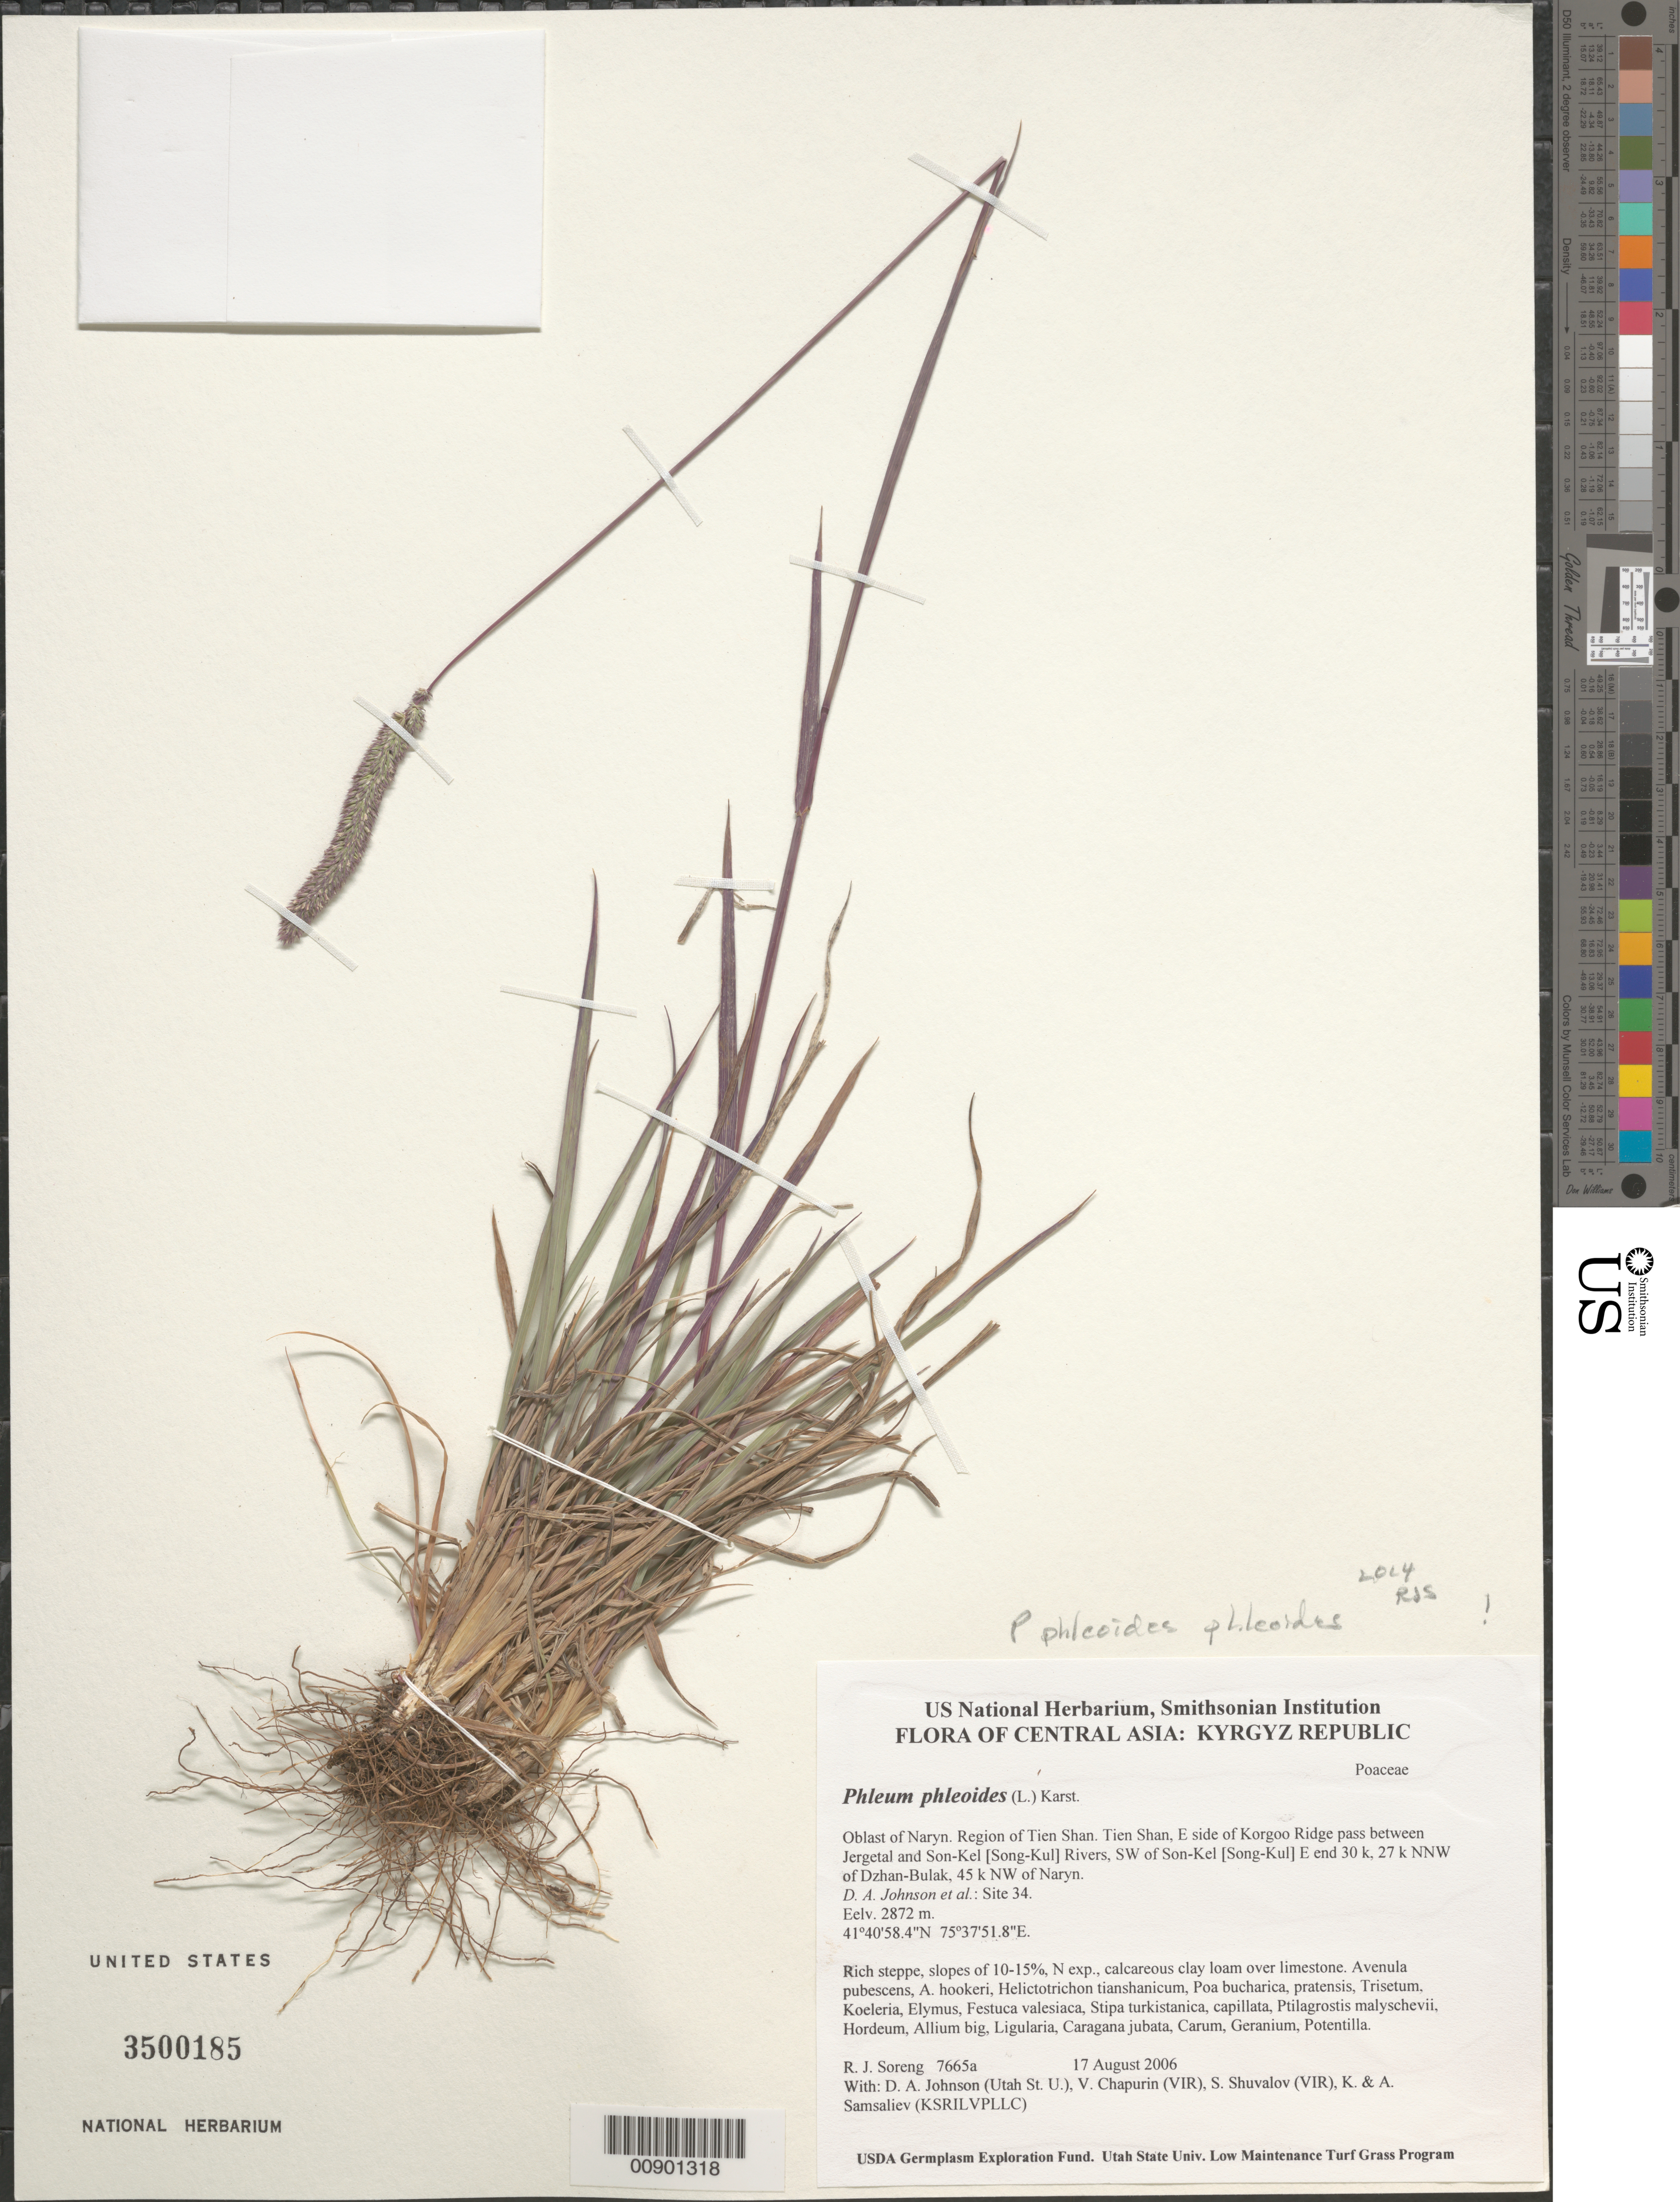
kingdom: Plantae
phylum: Tracheophyta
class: Liliopsida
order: Poales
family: Poaceae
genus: Phleum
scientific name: Phleum phleoides subsp. phleoides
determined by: Soreng, Robert J., Research Associate (BOT), Smithsonian Institution - National Museum of Natural History (UNITED STATES)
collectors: R. J. Soreng, D. Johnson, S. Shuvalov, V. Chapurin, K. Samsaliev & A. Samsaliev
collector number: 7665-a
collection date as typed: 17 Aug 2006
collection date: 2006-08-17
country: Kyrgyzstan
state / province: Naryn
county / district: Tien Shan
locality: Tien Shan, E side of Korgoo Ridge pass between Jergetal and Son-Kel Rivers, SW of Son-Kel E end 30 k, 27 km NNW of Dzhan-Bulak, 45 km NW of Naryn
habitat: Rich steppe, slopes of 10-15%, N exp., calcareous clay loam over limestone,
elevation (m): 2872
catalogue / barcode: US 3500185